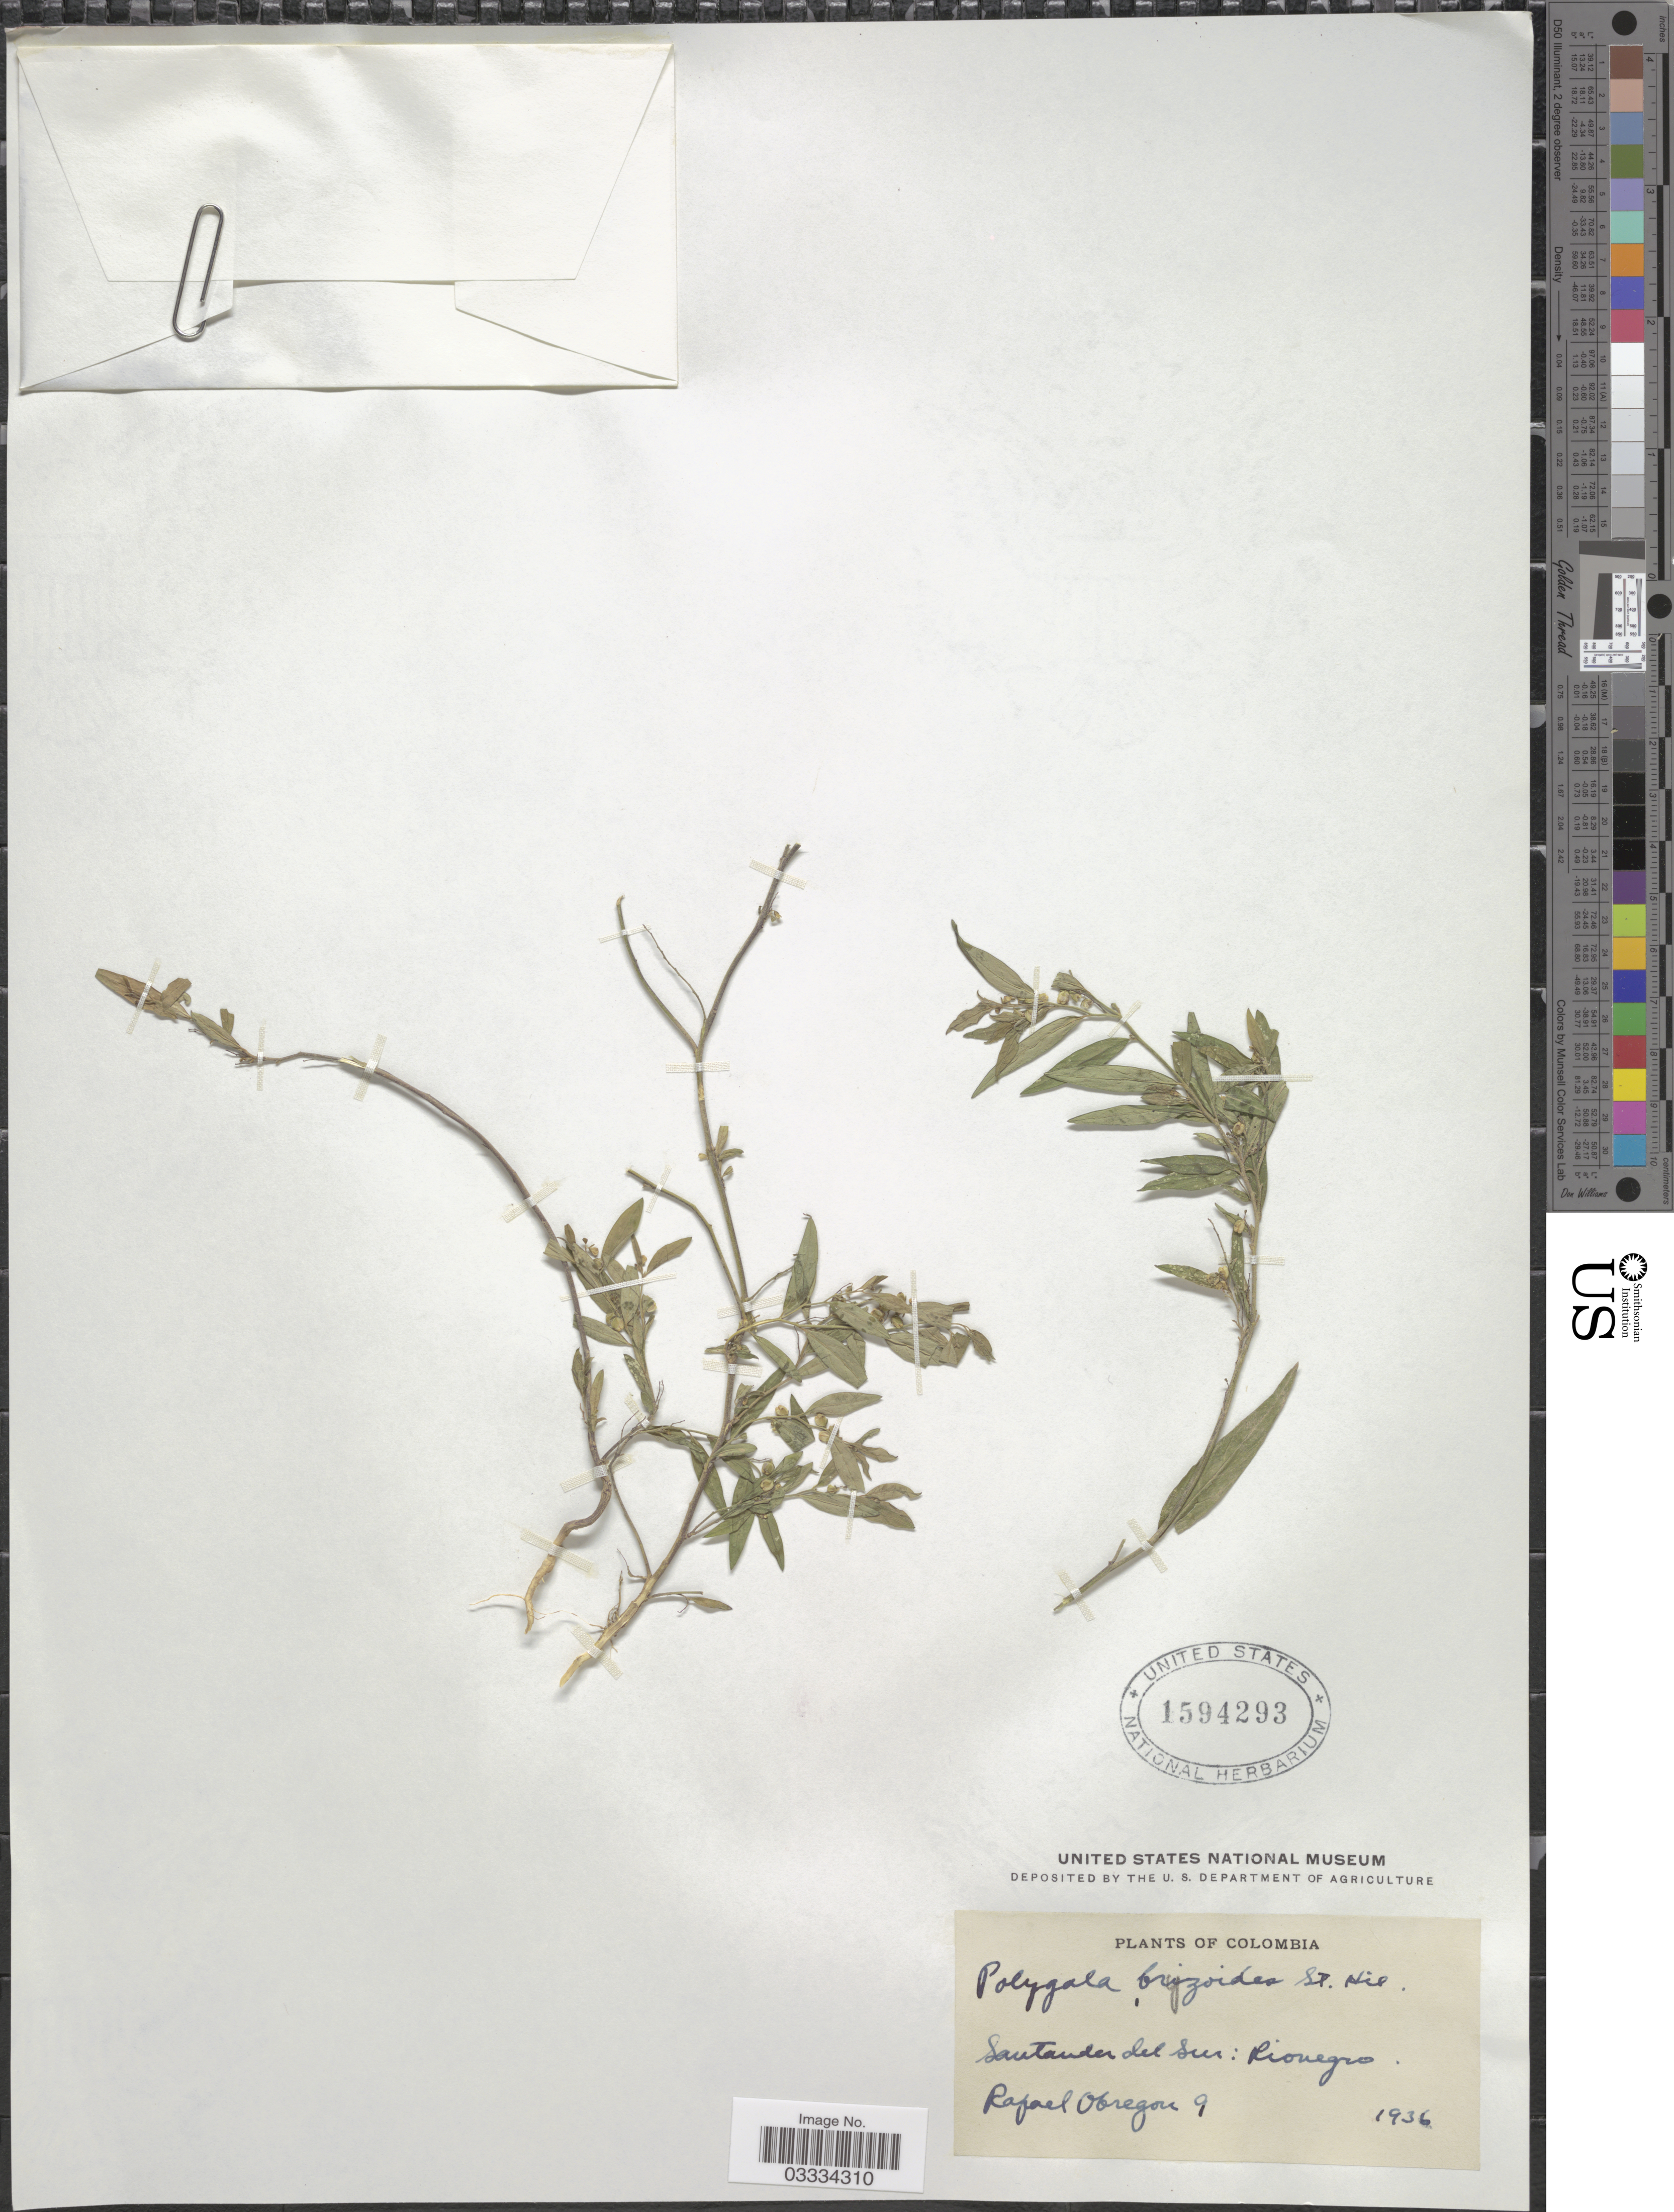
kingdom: Plantae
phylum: Tracheophyta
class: Magnoliopsida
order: Fabales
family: Polygalaceae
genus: Asemeia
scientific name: Asemeia violacea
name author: (Aubl.) J.F.B. Pastore & J.R. Abbott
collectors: R. Obregon B.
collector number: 9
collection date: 1936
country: Colombia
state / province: Santander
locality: Santander del Sur: Rionegro.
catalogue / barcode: US 1594293